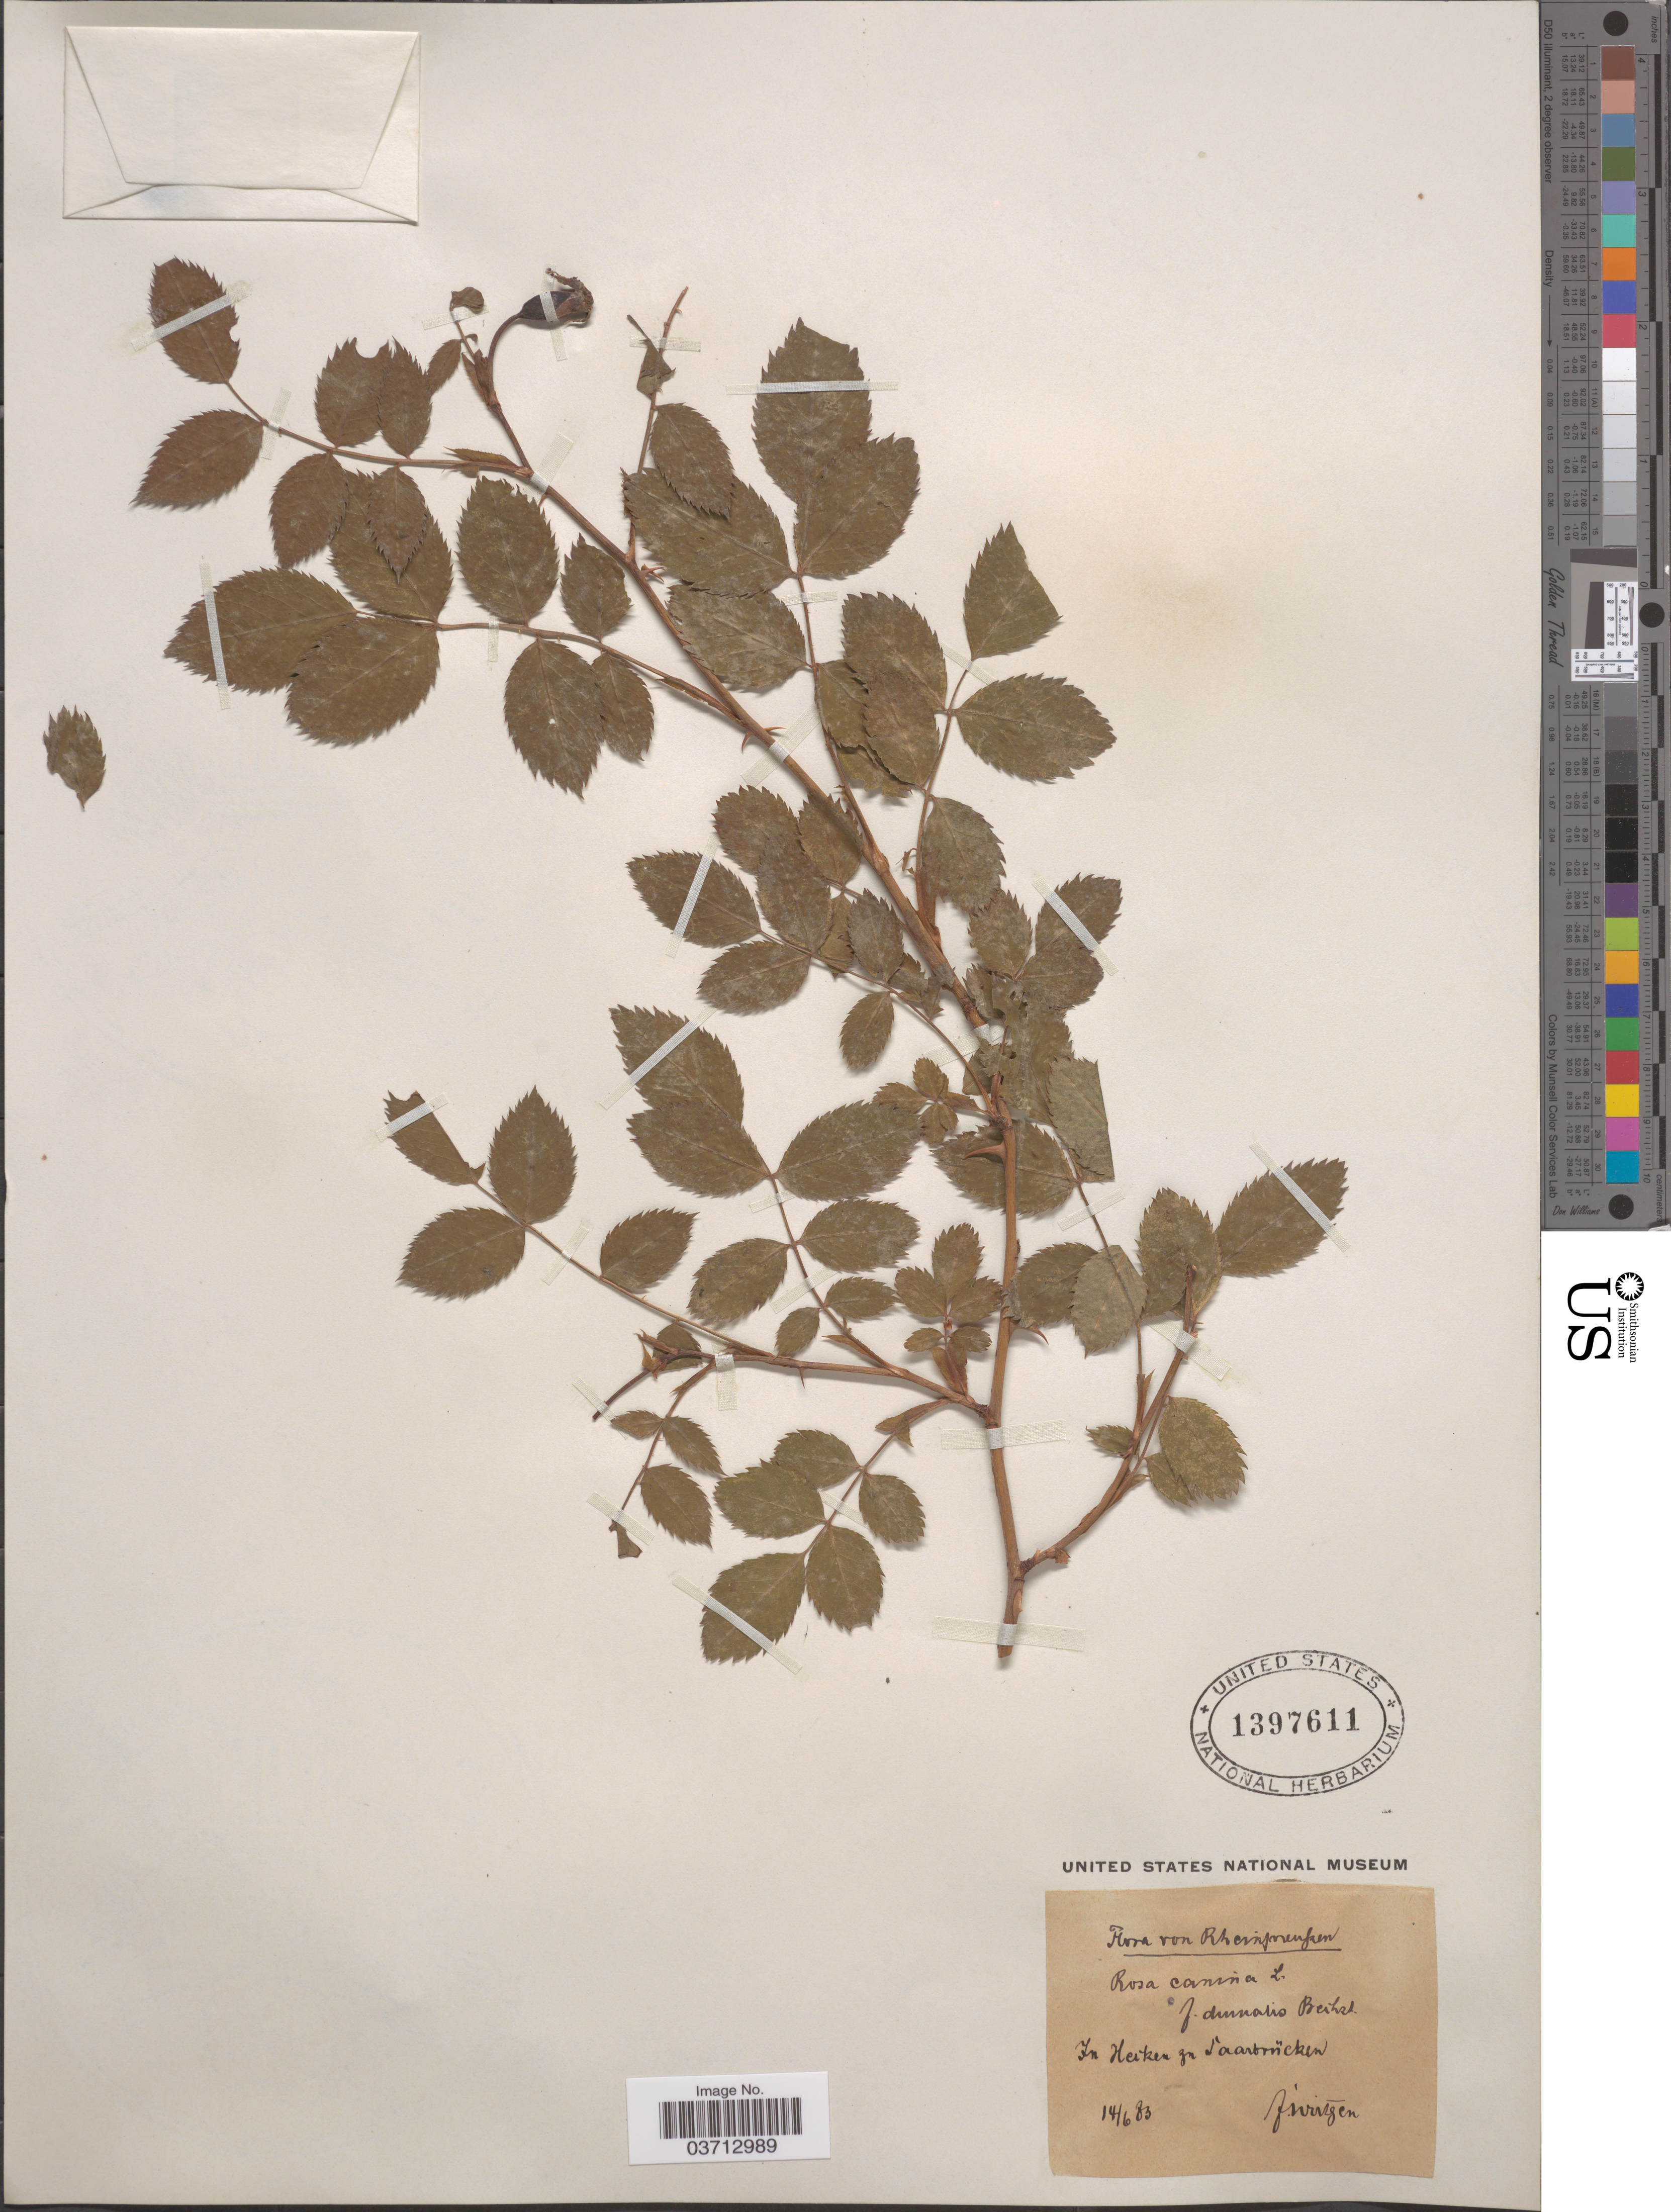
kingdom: Plantae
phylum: Tracheophyta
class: Magnoliopsida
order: Rosales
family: Rosaceae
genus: Rosa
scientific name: Rosa canina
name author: L.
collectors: F. Wirtgen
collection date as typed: Transcribed d/m/y: 14/6/83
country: Germany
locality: Rheinpreusen. In Hecken zn Saarbrucken.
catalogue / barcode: US 1397611